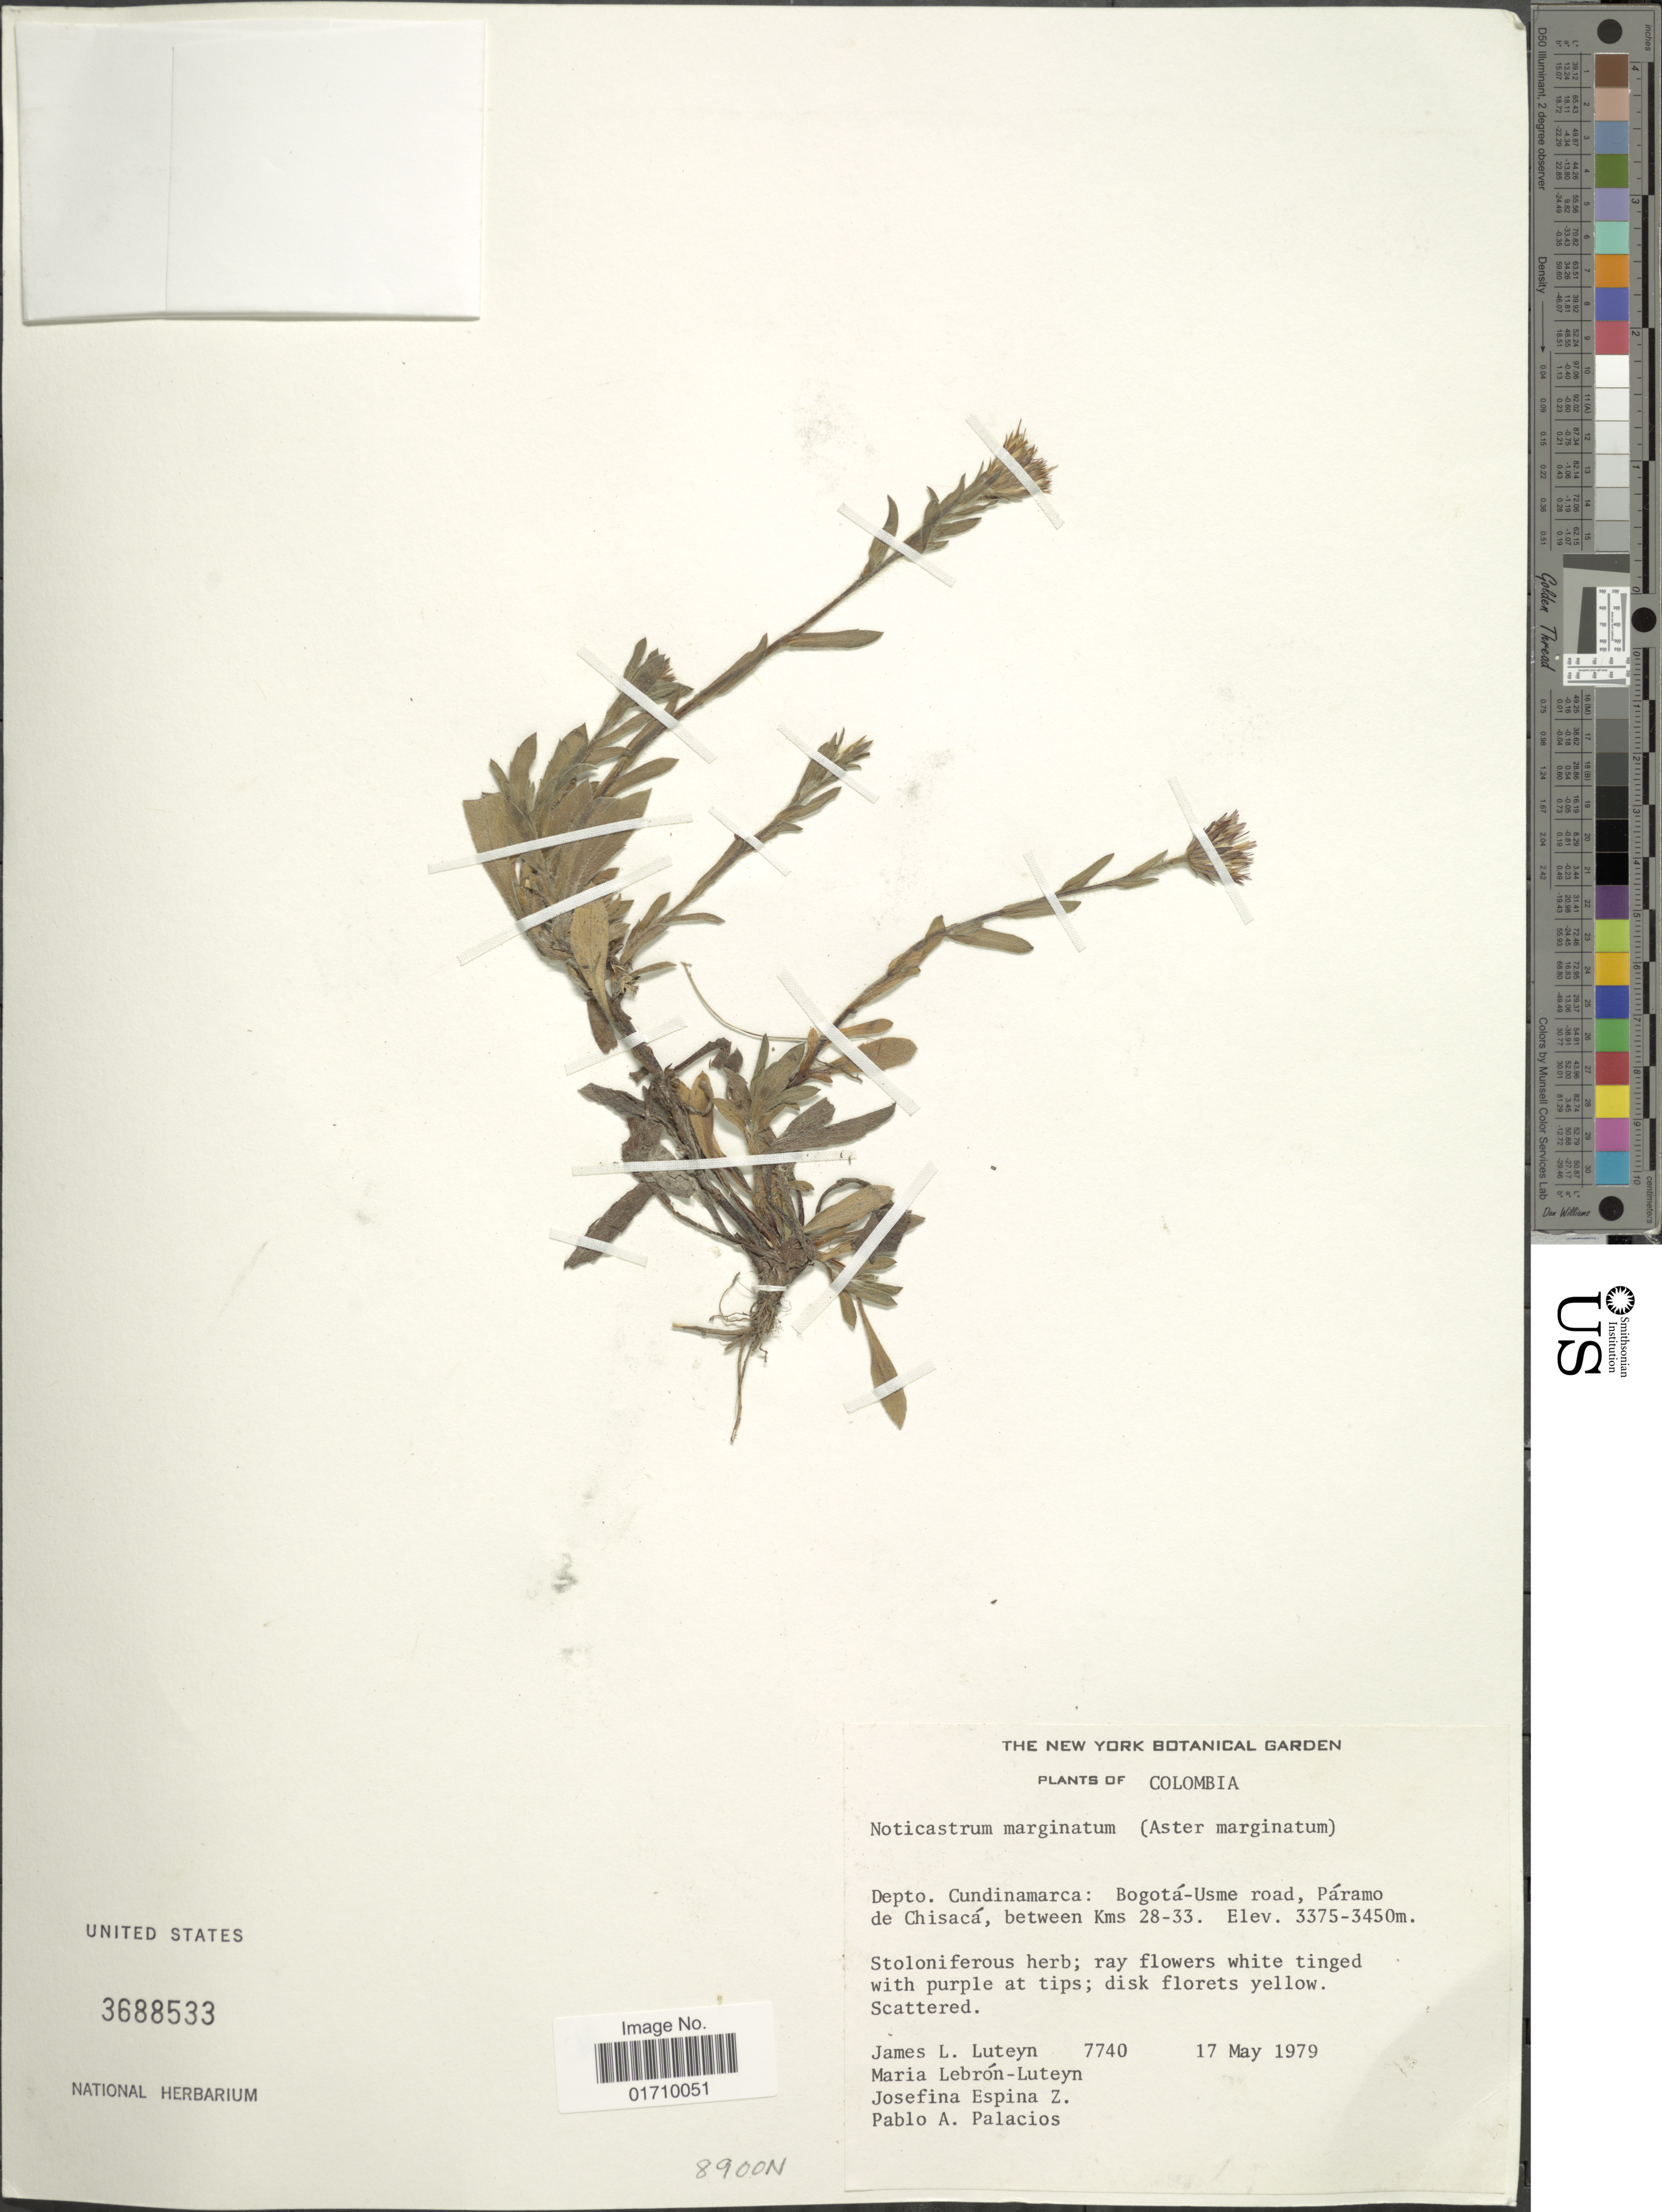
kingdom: Plantae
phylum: Tracheophyta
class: Magnoliopsida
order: Asterales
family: Asteraceae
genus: Noticastrum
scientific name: Noticastrum marginatum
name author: (Kunth) Cuatrec.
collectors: J. L. Luteyn, M. L. Lebrón-Luteyn, J. Espina Z. & P. Palacios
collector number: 7740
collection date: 1979-05-17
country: Colombia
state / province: Cundinamarca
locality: Bogota-Usme road, Paramo de Chisaca, between Kms 28-33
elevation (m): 3375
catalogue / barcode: US 3688533